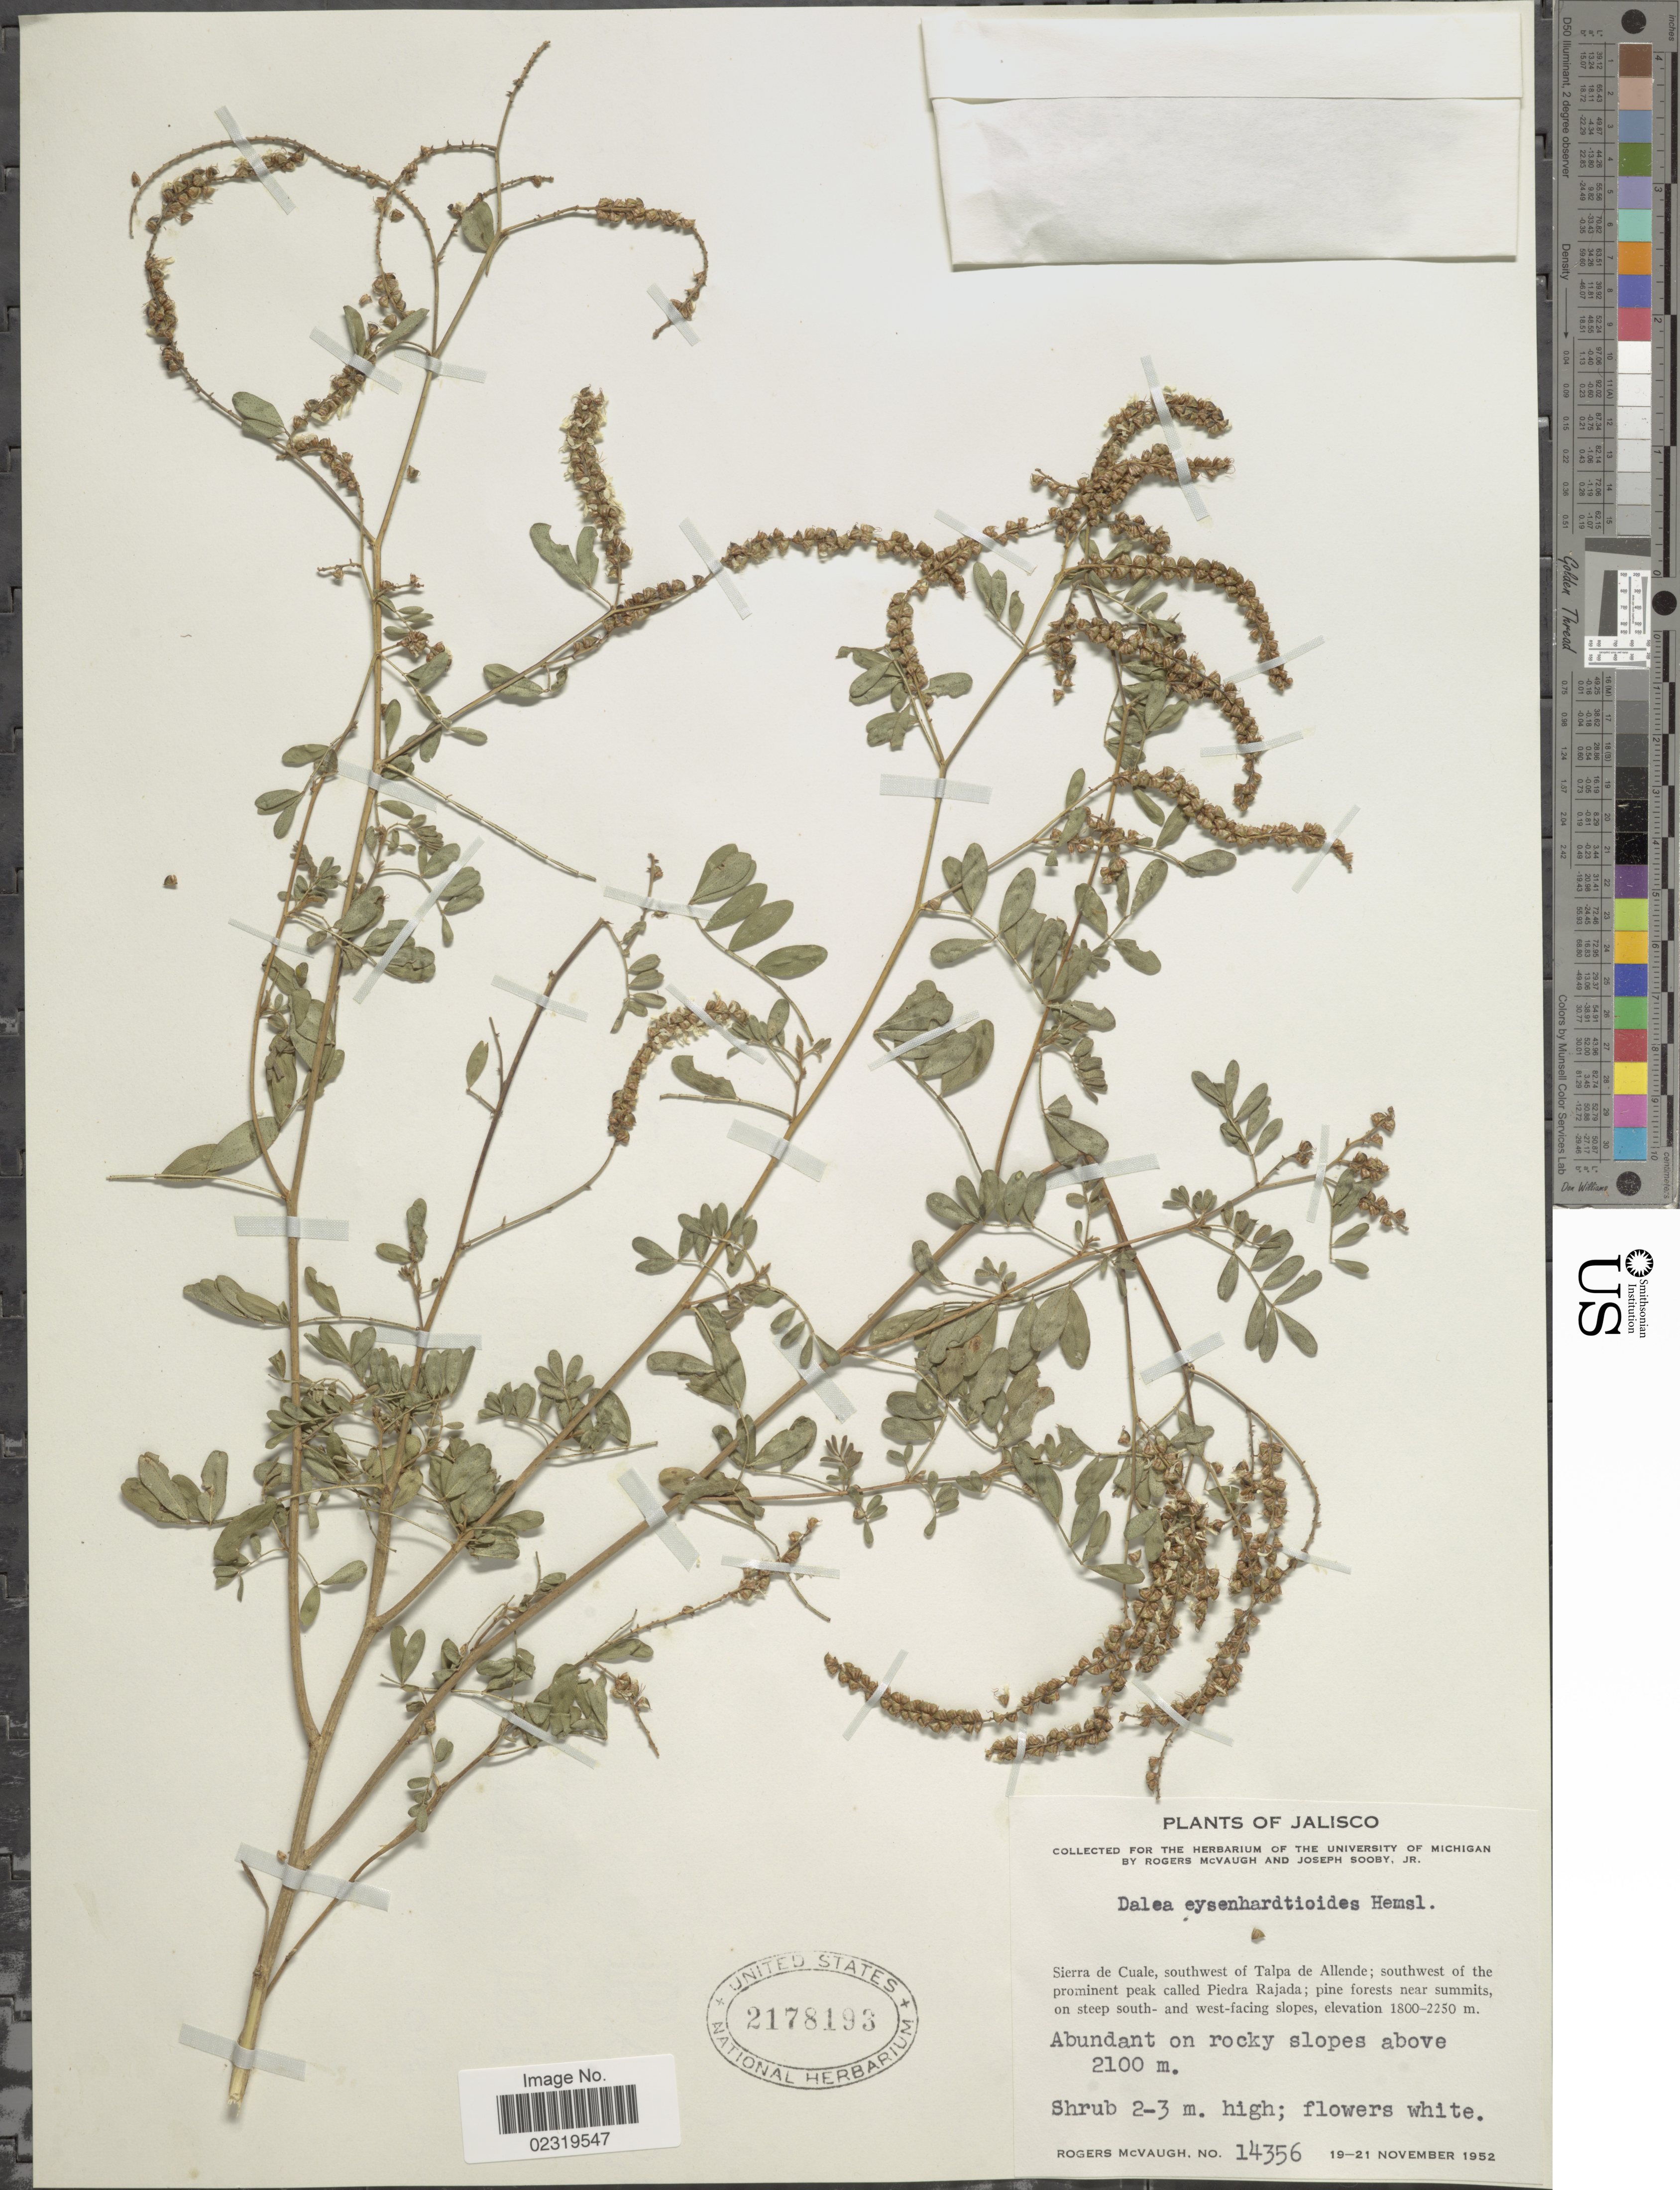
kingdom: Plantae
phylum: Tracheophyta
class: Magnoliopsida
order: Fabales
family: Fabaceae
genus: Dalea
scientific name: Dalea leucostachya var. eysenhardtioides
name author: (Hemsl.) Barneby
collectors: R. McVaugh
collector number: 14356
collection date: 1952-11-19/1952-11-21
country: Mexico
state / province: Jalisco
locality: Sierra de Cuale, southwest of Talpa de Allende; southwest of the prominent peak called Piedra Rajada; pine forests near summits, on steep south- and west-facing slopes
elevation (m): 1800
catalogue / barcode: US 2178193